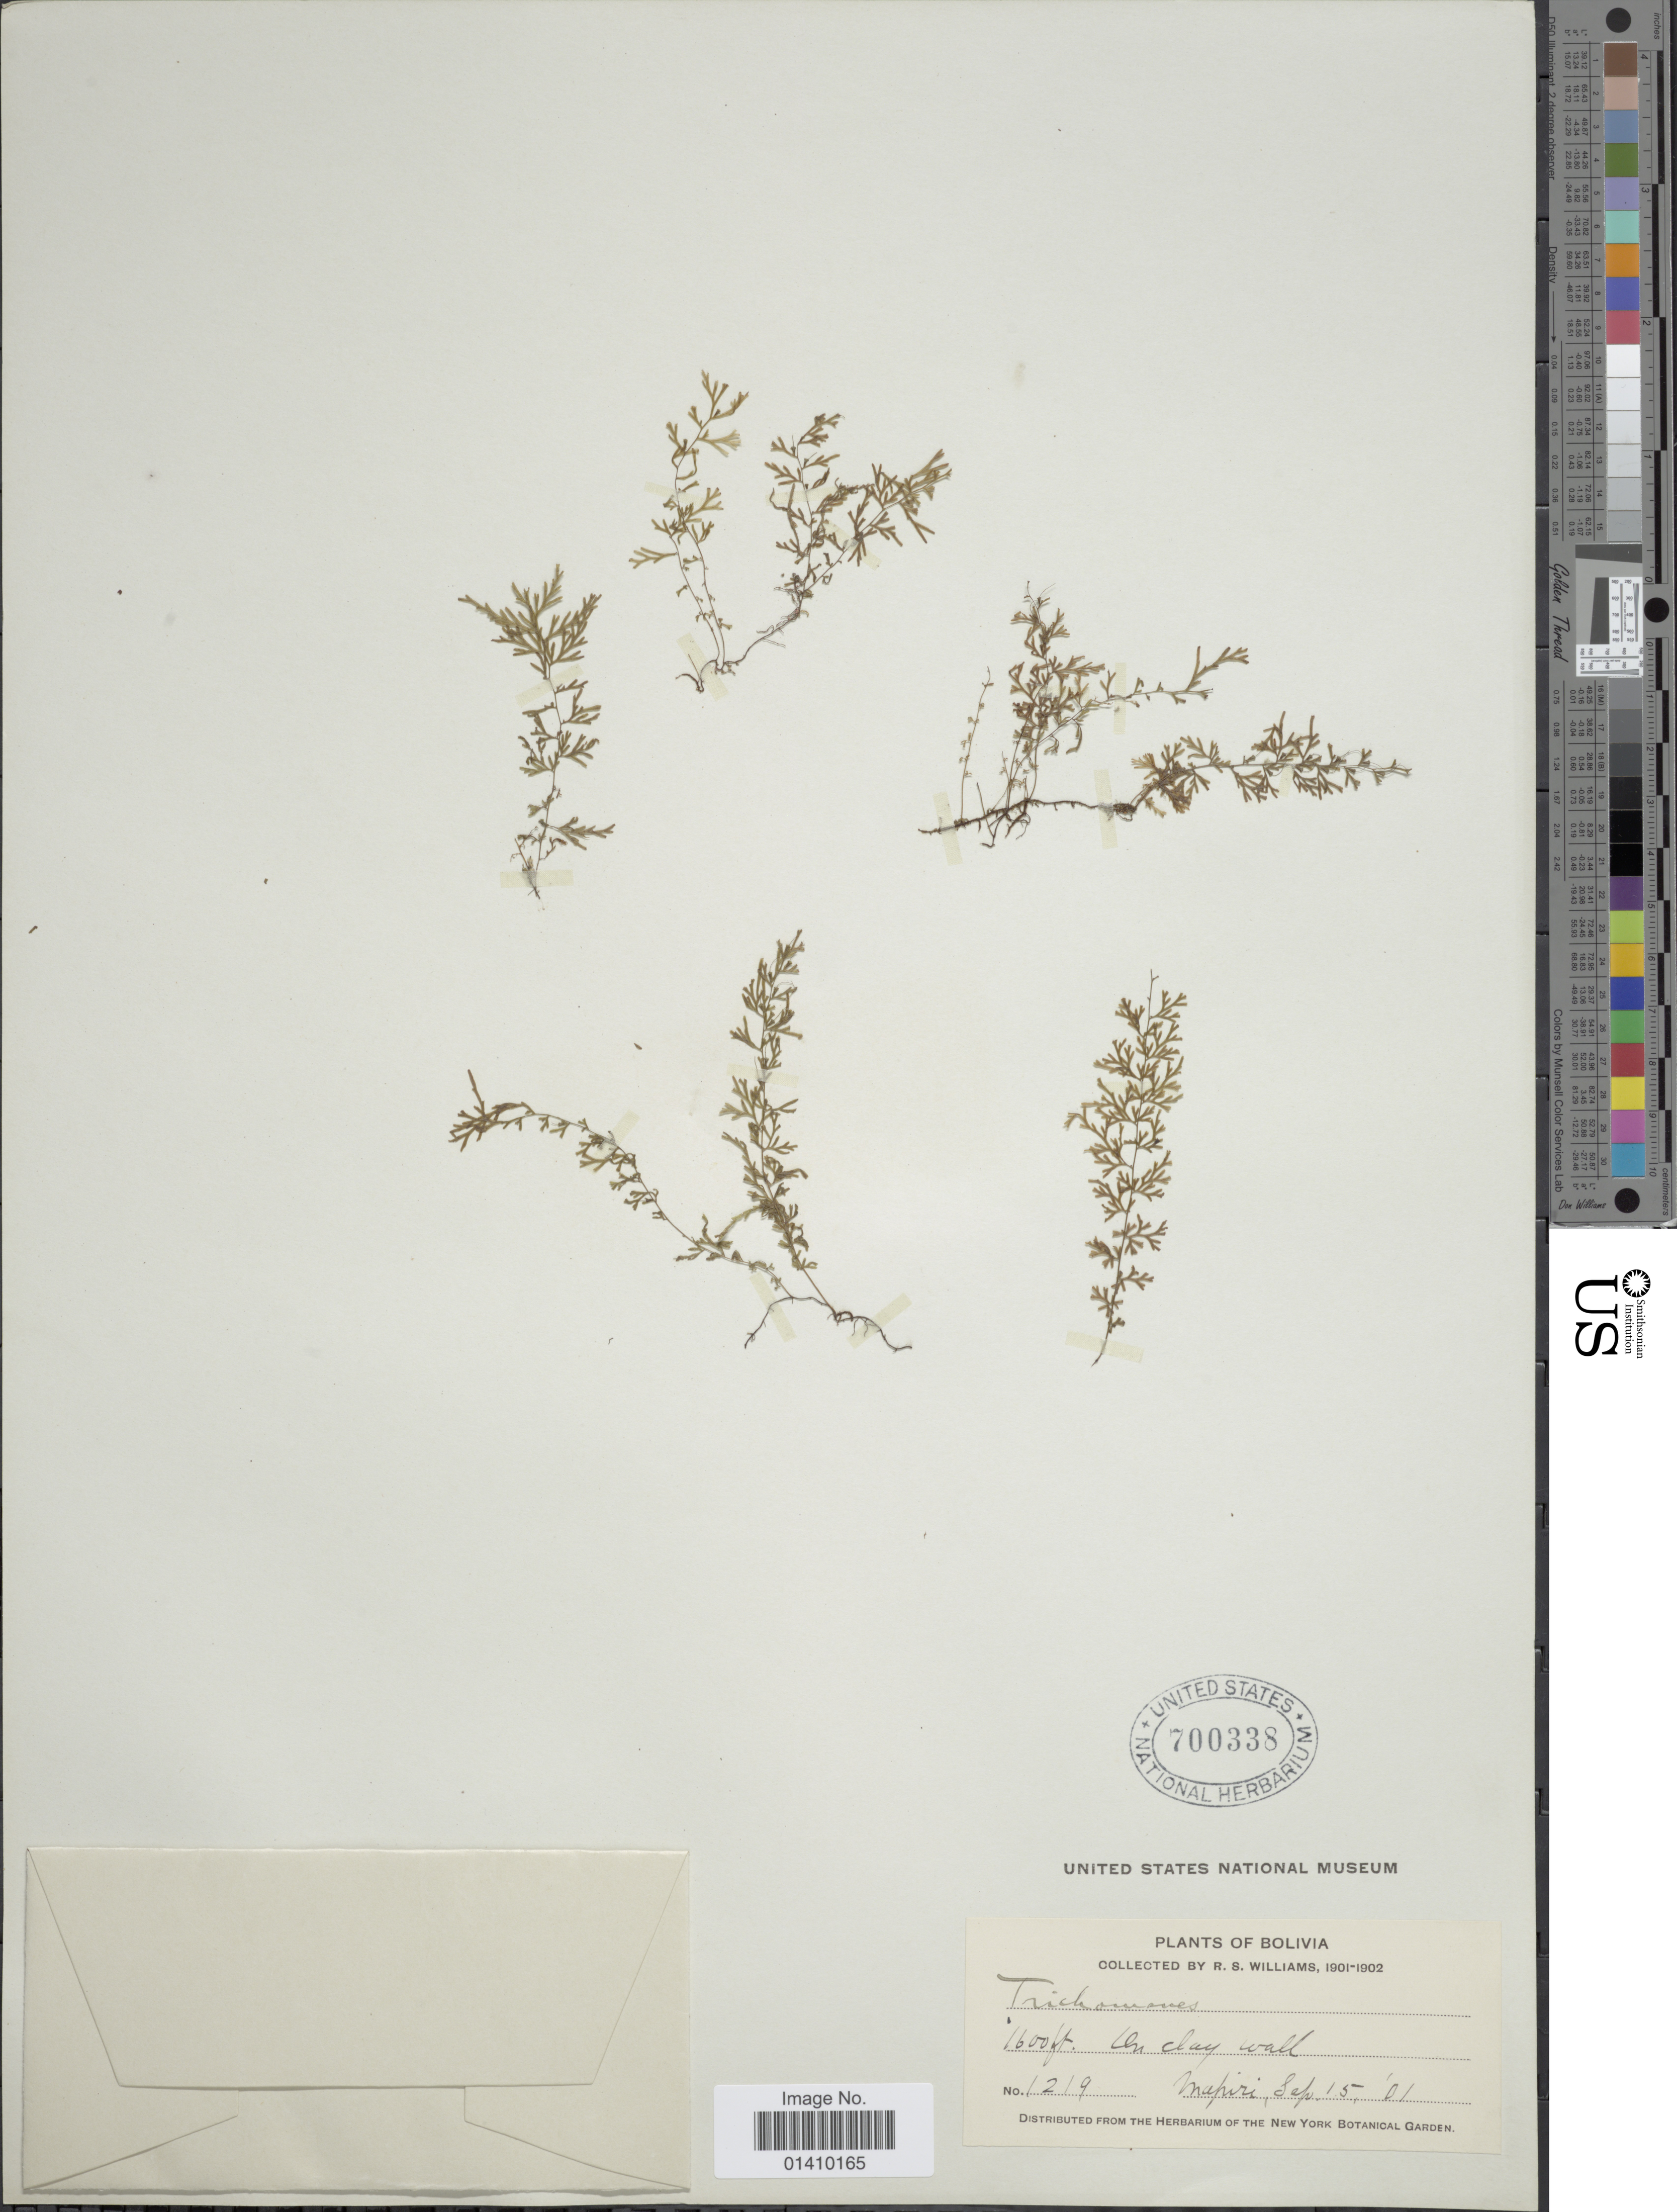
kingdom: Plantae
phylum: Tracheophyta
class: Polypodiopsida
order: Hymenophyllales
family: Hymenophyllaceae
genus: Polyphlebium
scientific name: Polyphlebium angustatum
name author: (Carmich.) Ebihara & Dubuisson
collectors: R. S. Williams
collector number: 1219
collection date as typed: Sep. 15, 1901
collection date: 1901-09-15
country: Bolivia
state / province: La Páz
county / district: Larecaja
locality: Mapiri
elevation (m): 488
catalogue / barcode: US 700338